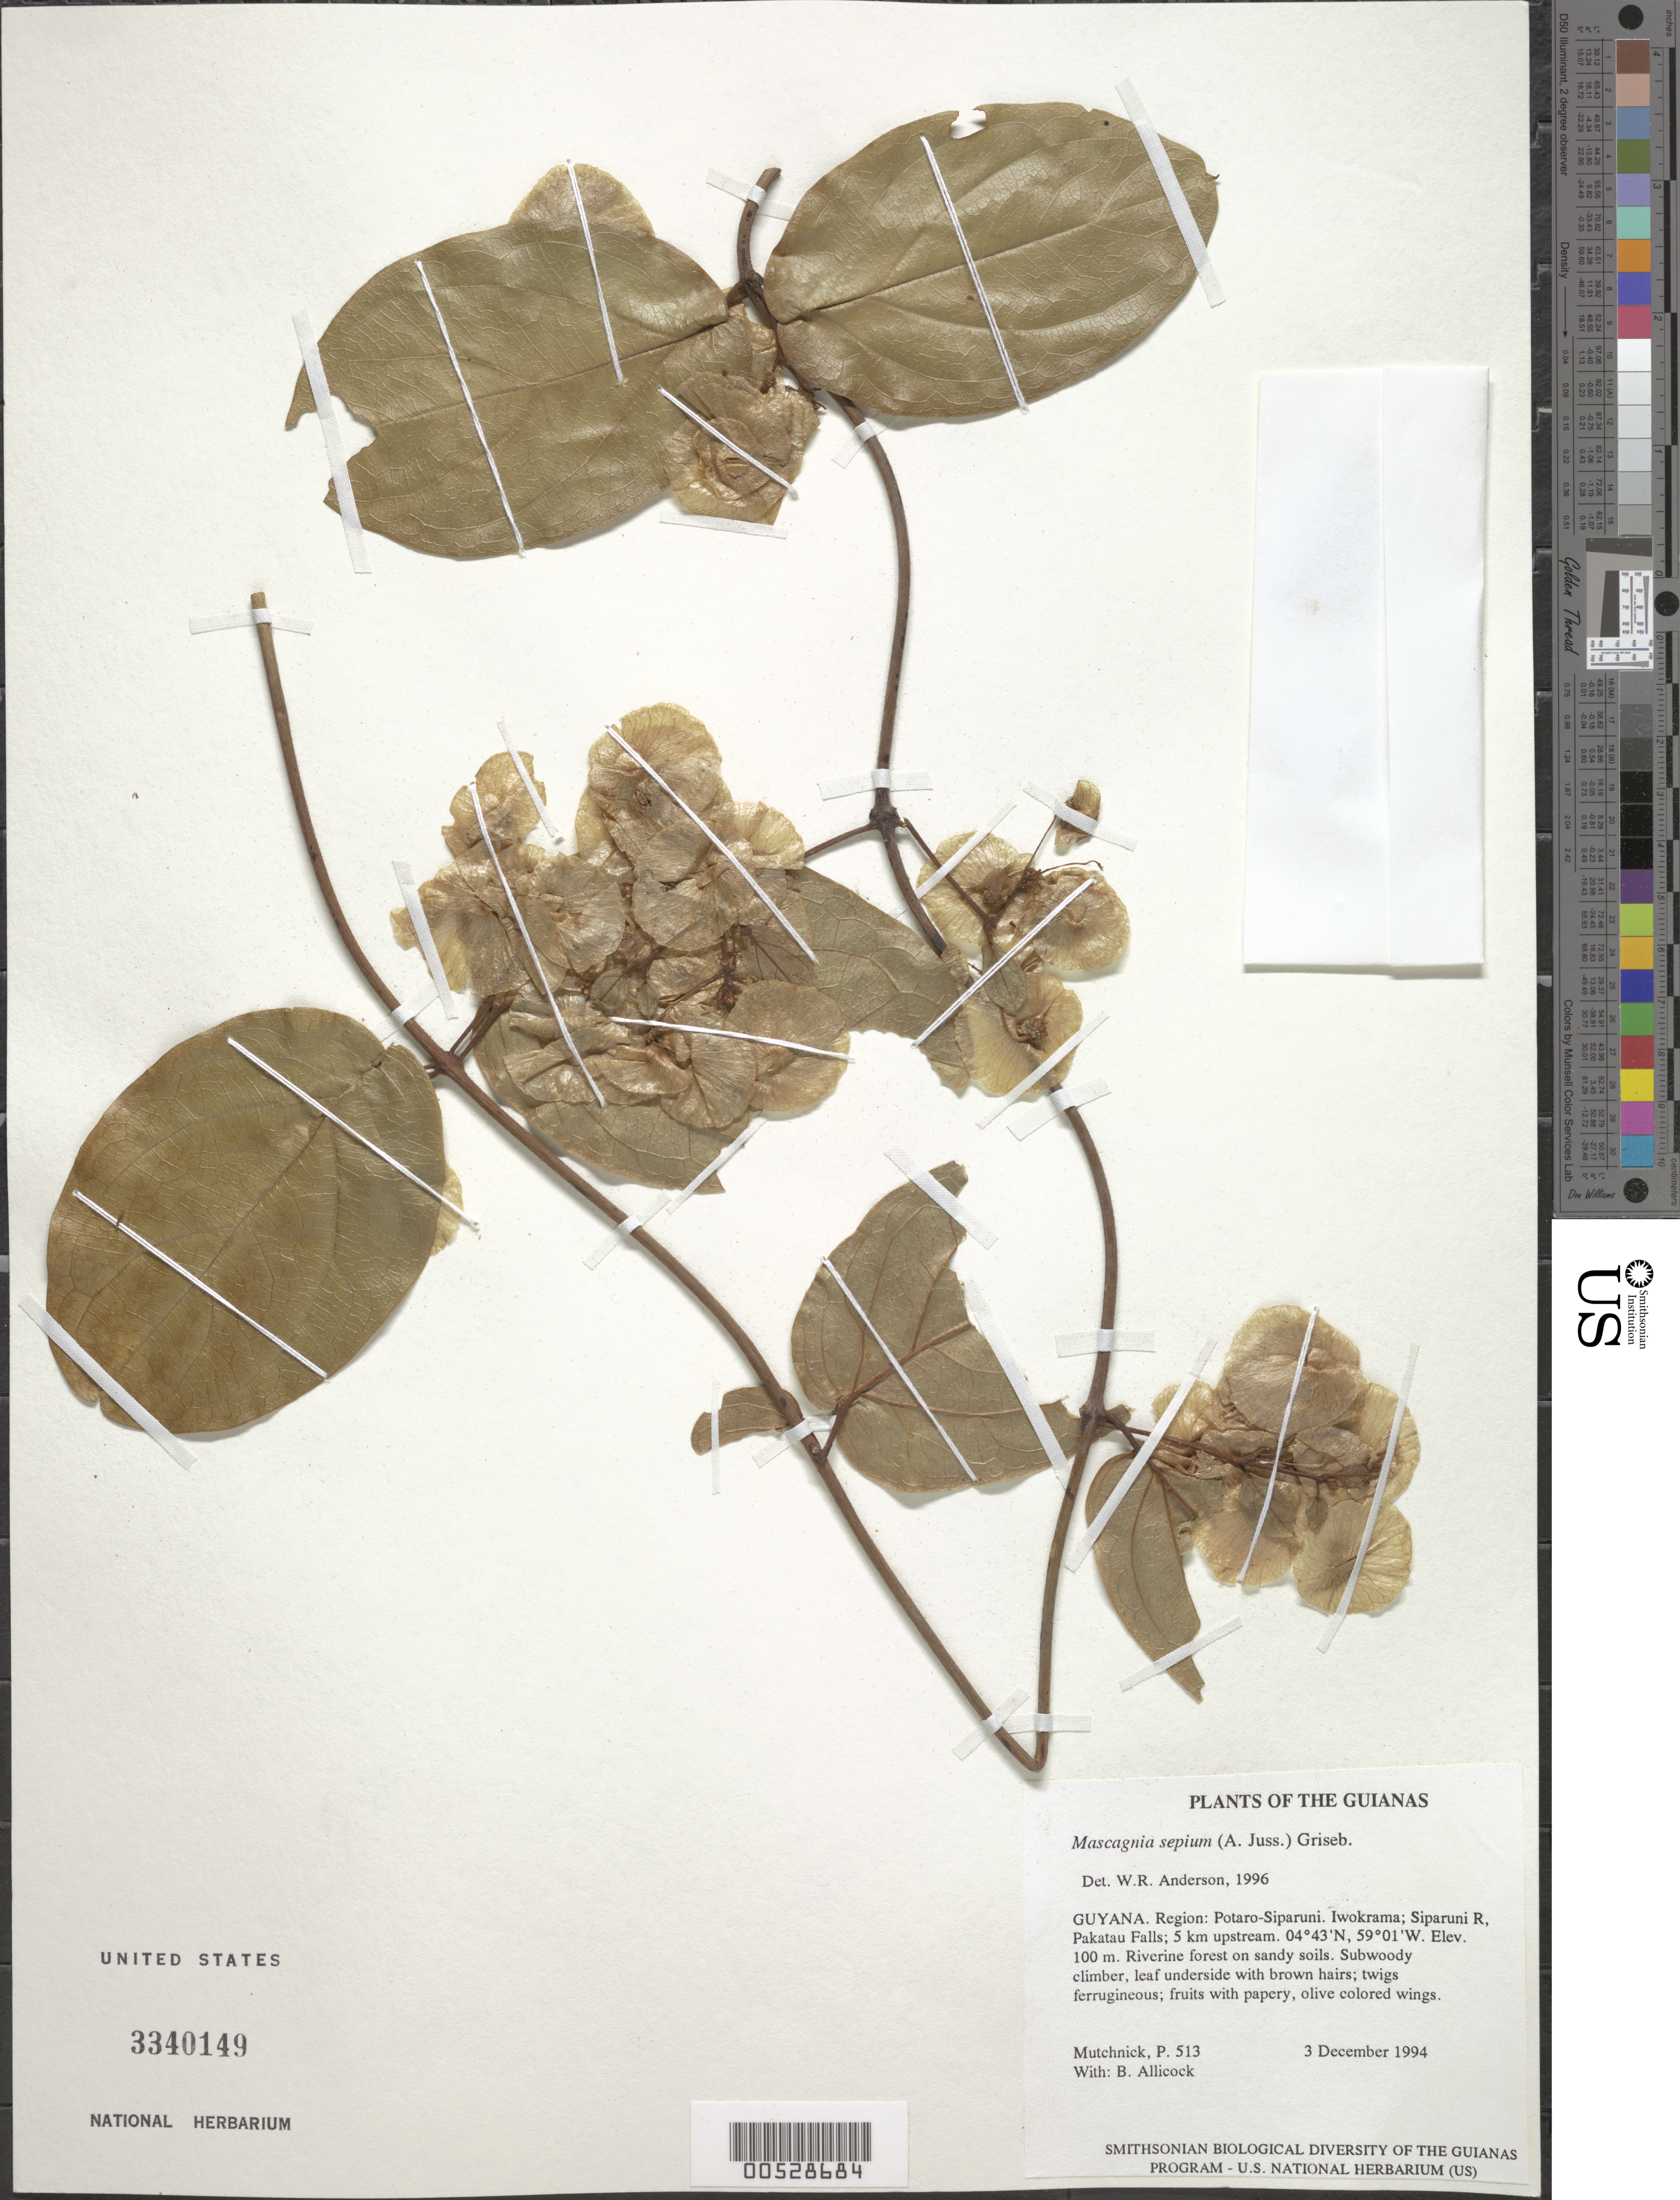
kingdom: Plantae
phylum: Tracheophyta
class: Magnoliopsida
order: Malpighiales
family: Malpighiaceae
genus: Mascagnia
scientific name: Mascagnia arenicola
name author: C.E. Anderson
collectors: P. Mutchnick & B. Allicock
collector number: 513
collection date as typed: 3 December 1994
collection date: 1994-12-03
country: Guyana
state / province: Potaro-Siparuni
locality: Iwokrama; Siparuni R, Pakatau Falls; 5 km upstream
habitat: Riverine forest on sandy soils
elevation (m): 100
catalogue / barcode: US 3340149